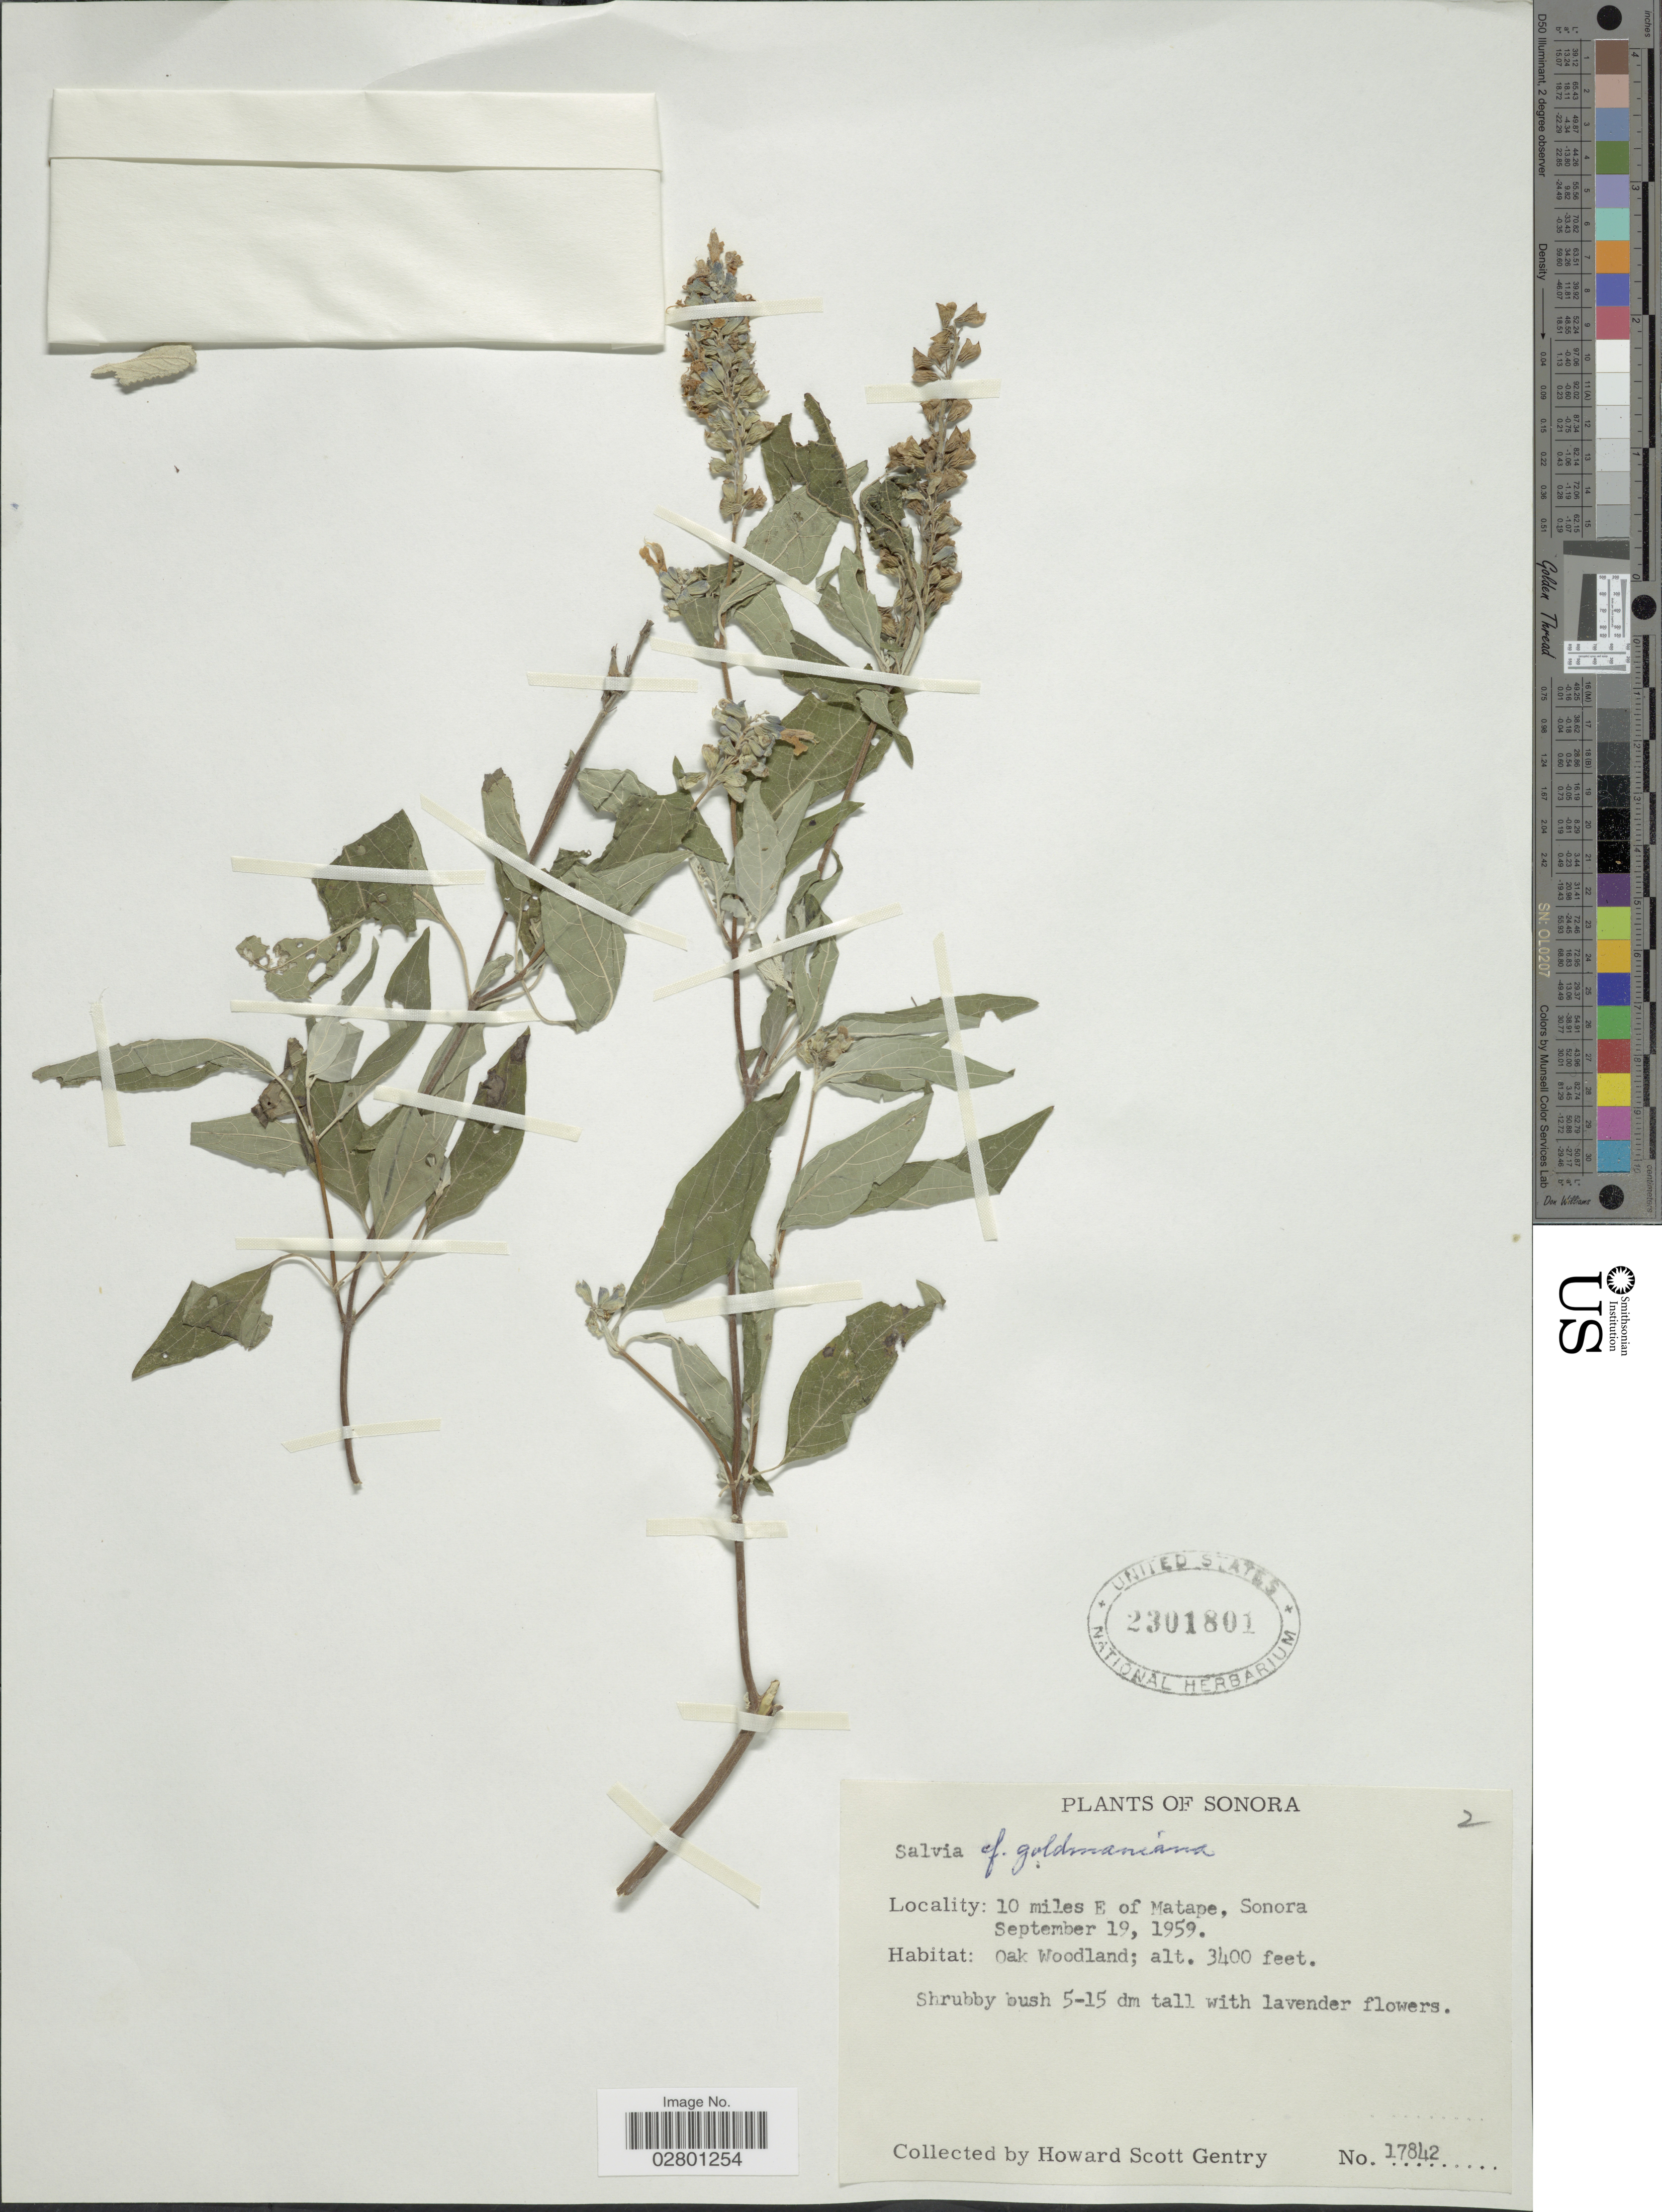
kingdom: Plantae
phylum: Tracheophyta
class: Magnoliopsida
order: Lamiales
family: Lamiaceae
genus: Salvia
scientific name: Salvia goldmanii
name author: Fernald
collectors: H. S. Gentry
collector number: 17842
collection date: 1959-09-19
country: Mexico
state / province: Sonora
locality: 10 miles E of Matape.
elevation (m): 1036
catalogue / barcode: US 2301801